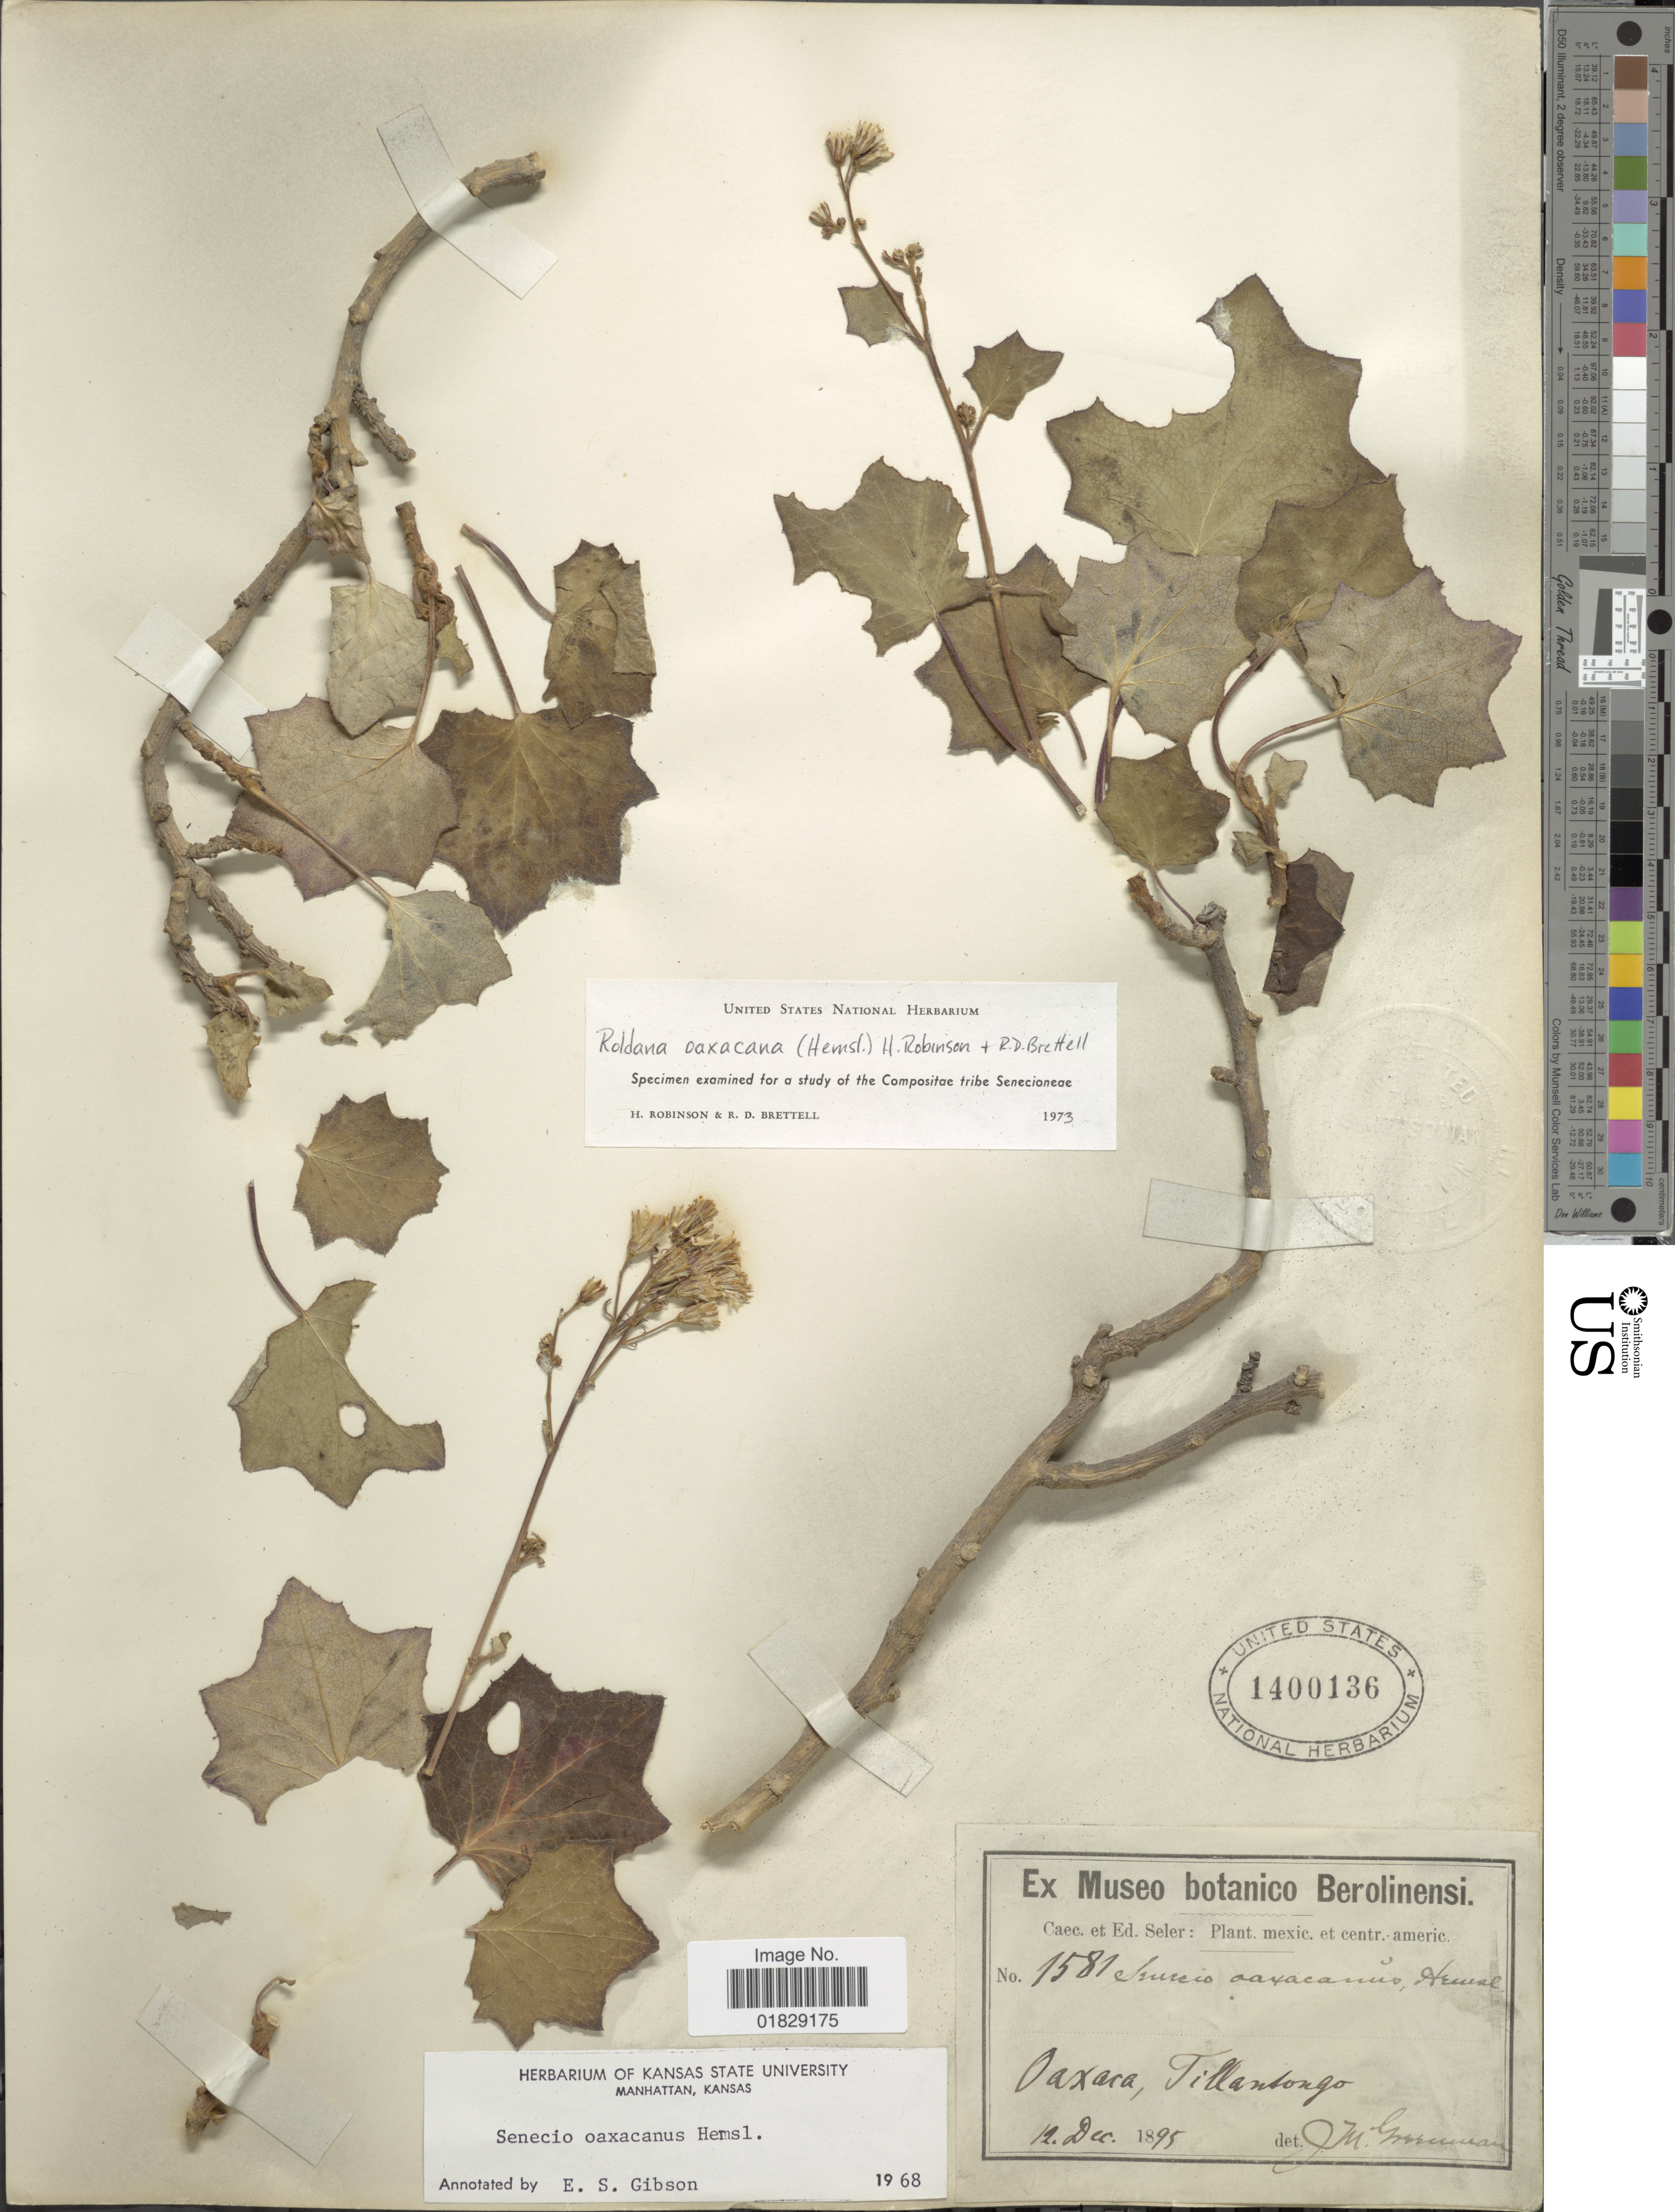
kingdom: Plantae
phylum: Tracheophyta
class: Magnoliopsida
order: Asterales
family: Asteraceae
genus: Roldana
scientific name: Roldana oaxacana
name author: (Hemsl.) H. Rob. & Brettell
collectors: E. Seler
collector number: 1581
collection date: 1895-12-12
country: Mexico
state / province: Oaxaca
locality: Oaxaca, Tillantongo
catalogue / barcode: US 1400136